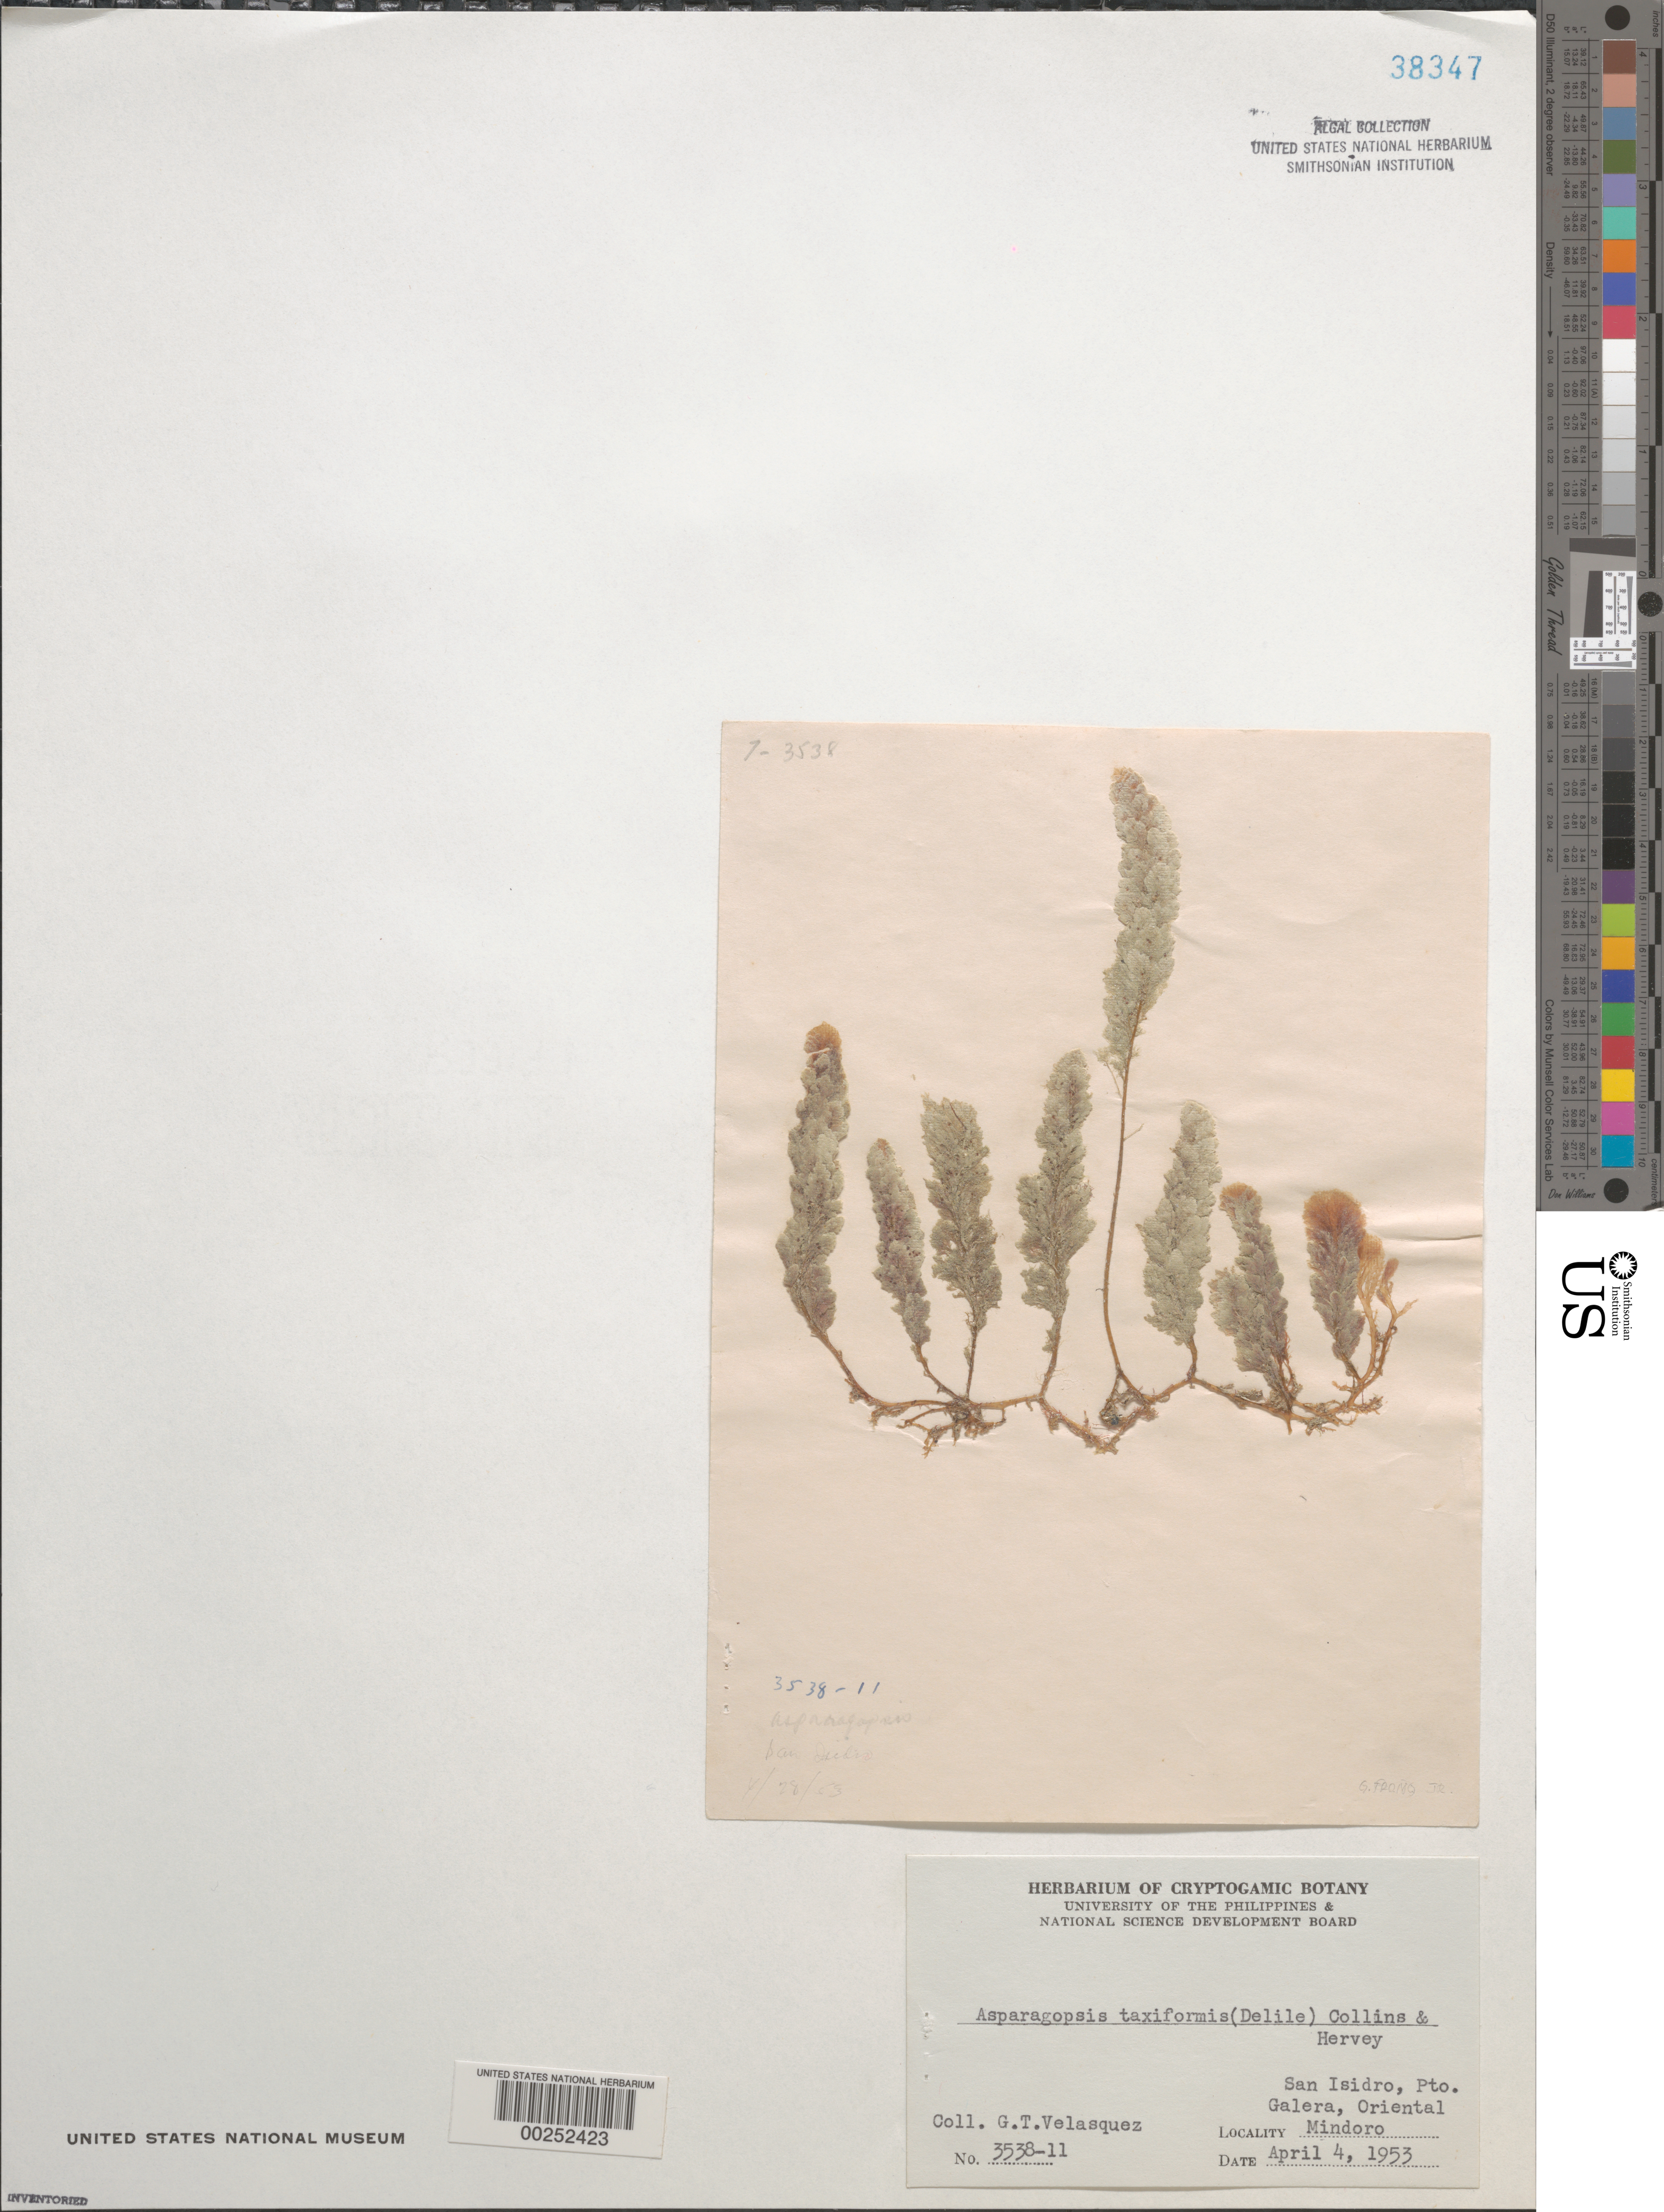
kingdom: Plantae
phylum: Rhodophyta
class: Florideophyceae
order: Bonnemaisoniales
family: Bonnemaisoniaceae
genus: Asparagopsis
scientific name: Asparagopsis taxiformis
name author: (Delile) Trevis.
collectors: G. Velasquez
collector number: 3538-11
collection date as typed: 04 Apr 1953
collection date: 1953-04-04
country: Philippines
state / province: Mimaropa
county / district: Mindoro Oriental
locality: San isidro, puerto galera, oriental mindoro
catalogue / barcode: US 38347